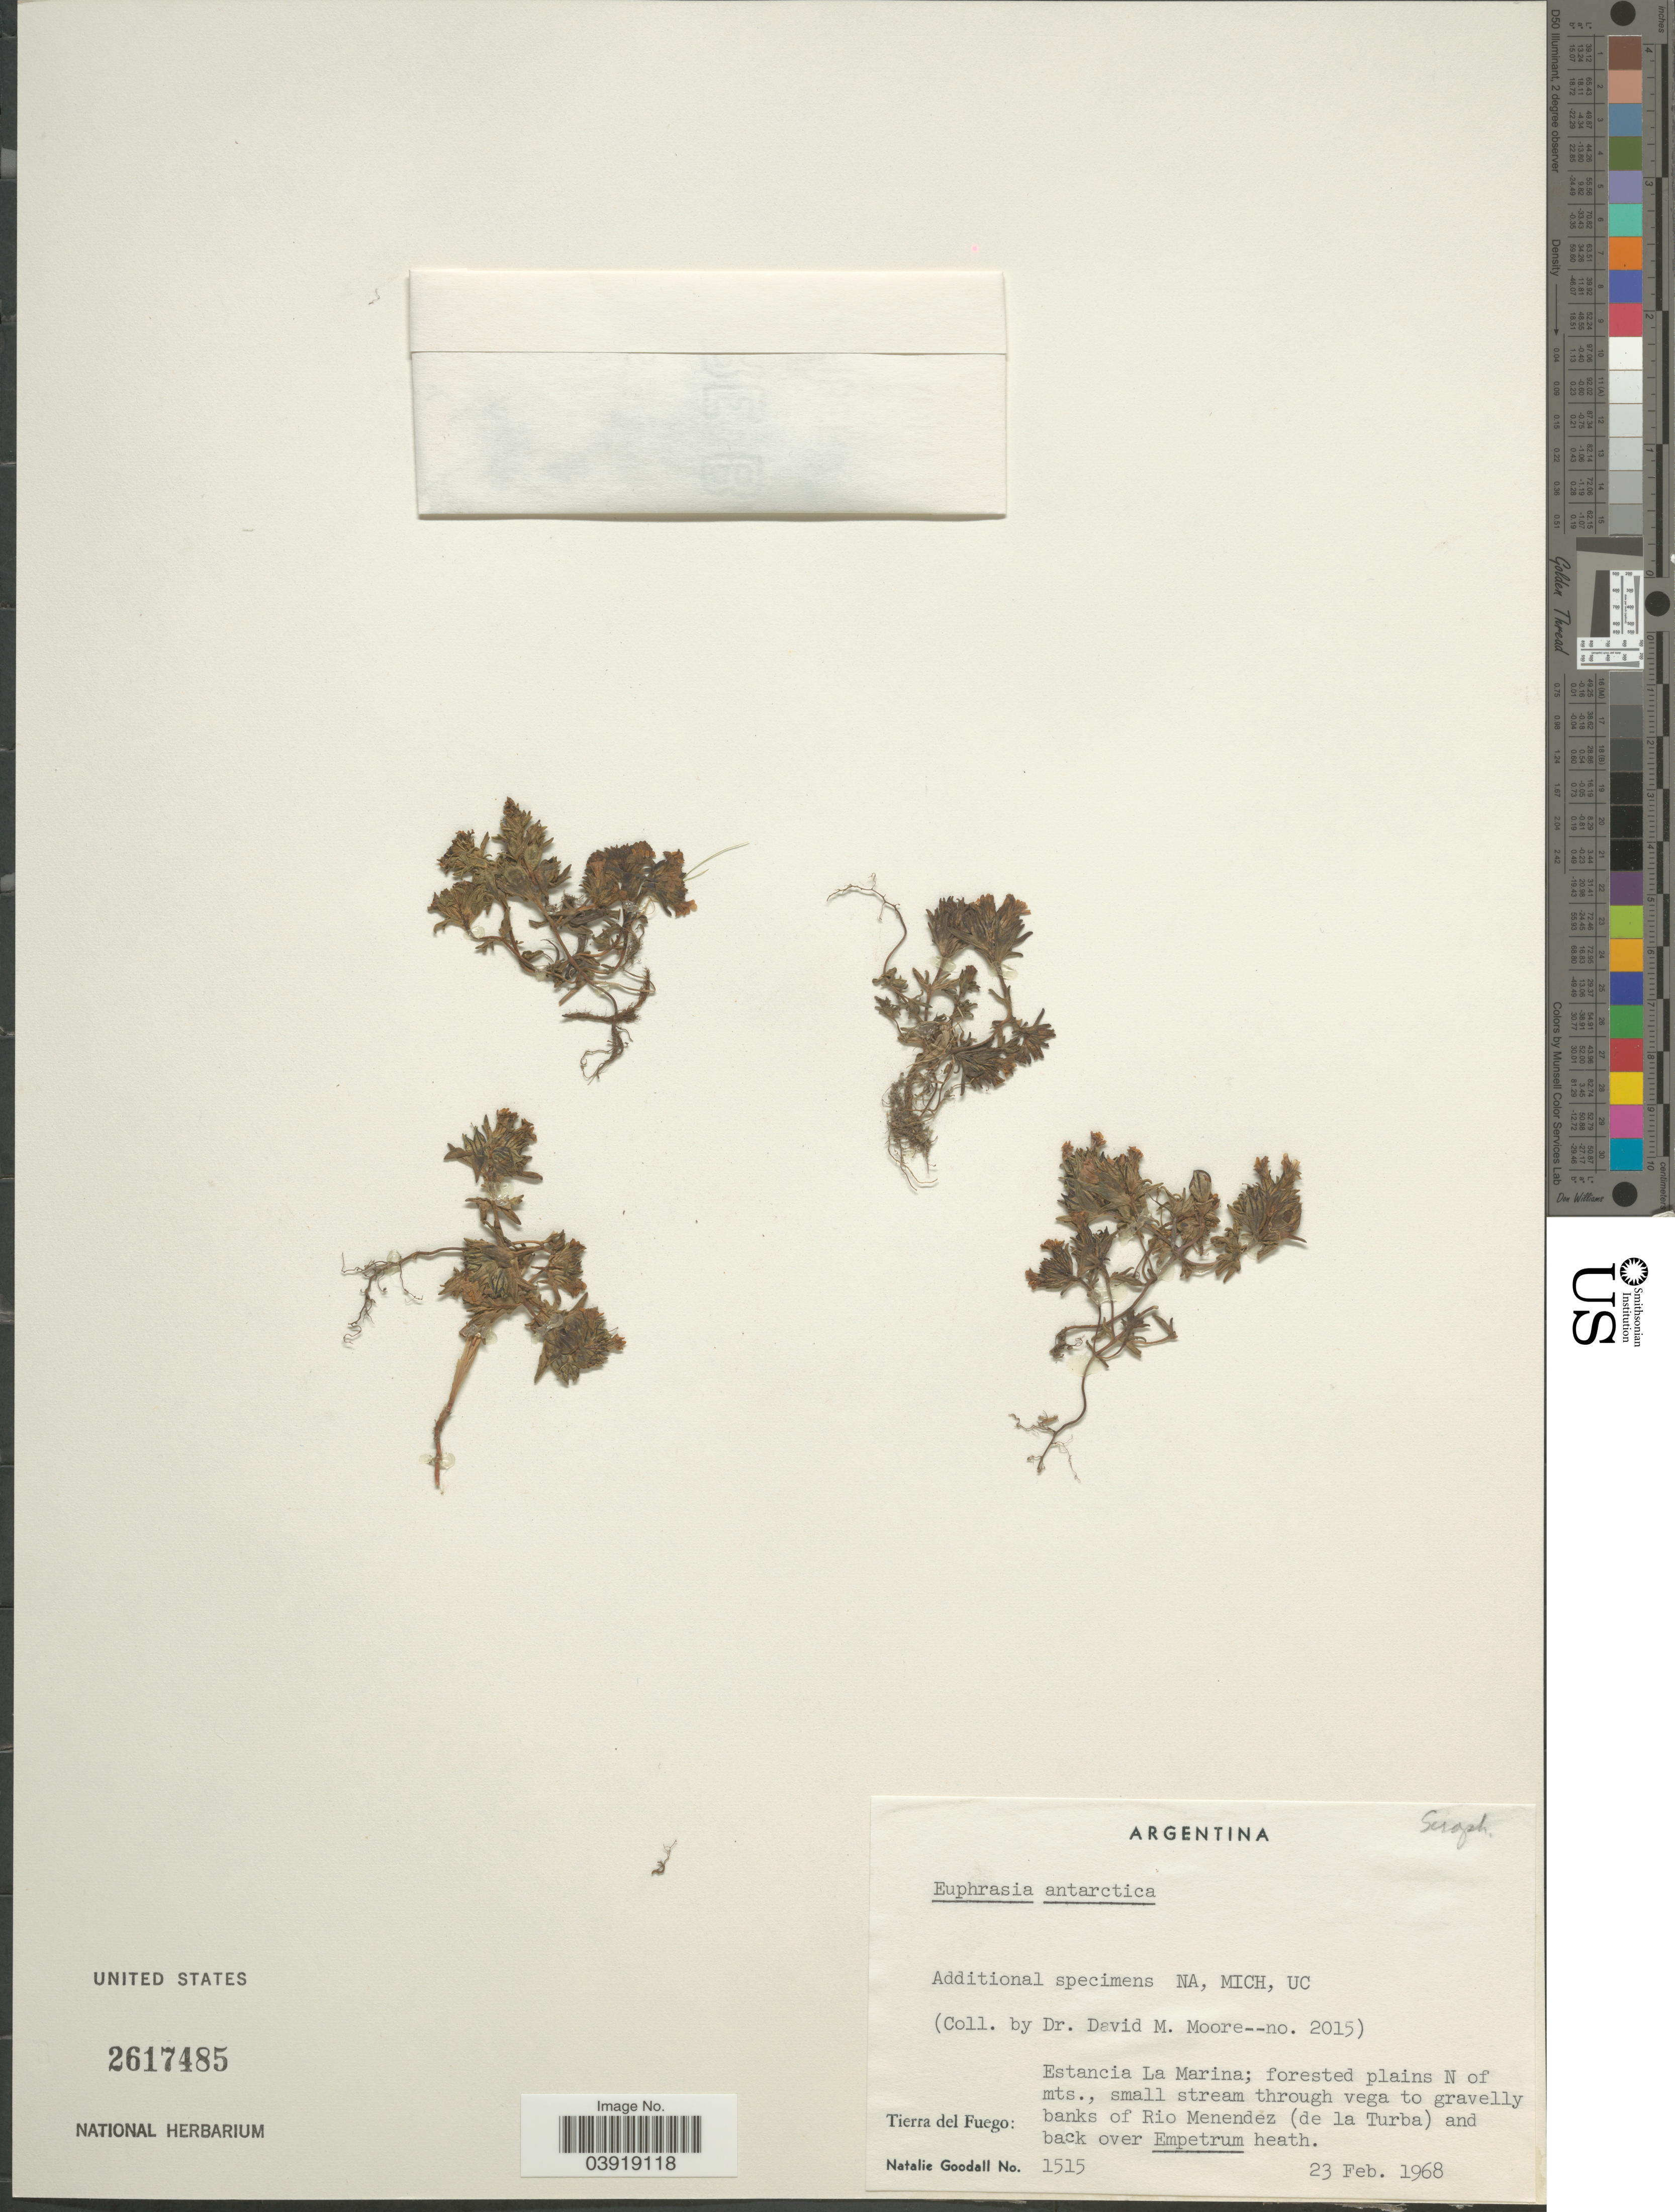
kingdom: Plantae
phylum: Tracheophyta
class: Magnoliopsida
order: Lamiales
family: Orobanchaceae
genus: Euphrasia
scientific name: Euphrasia antarctica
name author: Benth.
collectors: N. Goodall & D. Moore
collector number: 1515/2015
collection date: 1968-02-23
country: Argentina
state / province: Tierra del Fuego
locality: Estancia La Marina; forested plains N of mts., small stream through vega to gravelly banks of Rio Menendez (de la Turba) and back over Empetrum heath.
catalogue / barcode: US 2617485